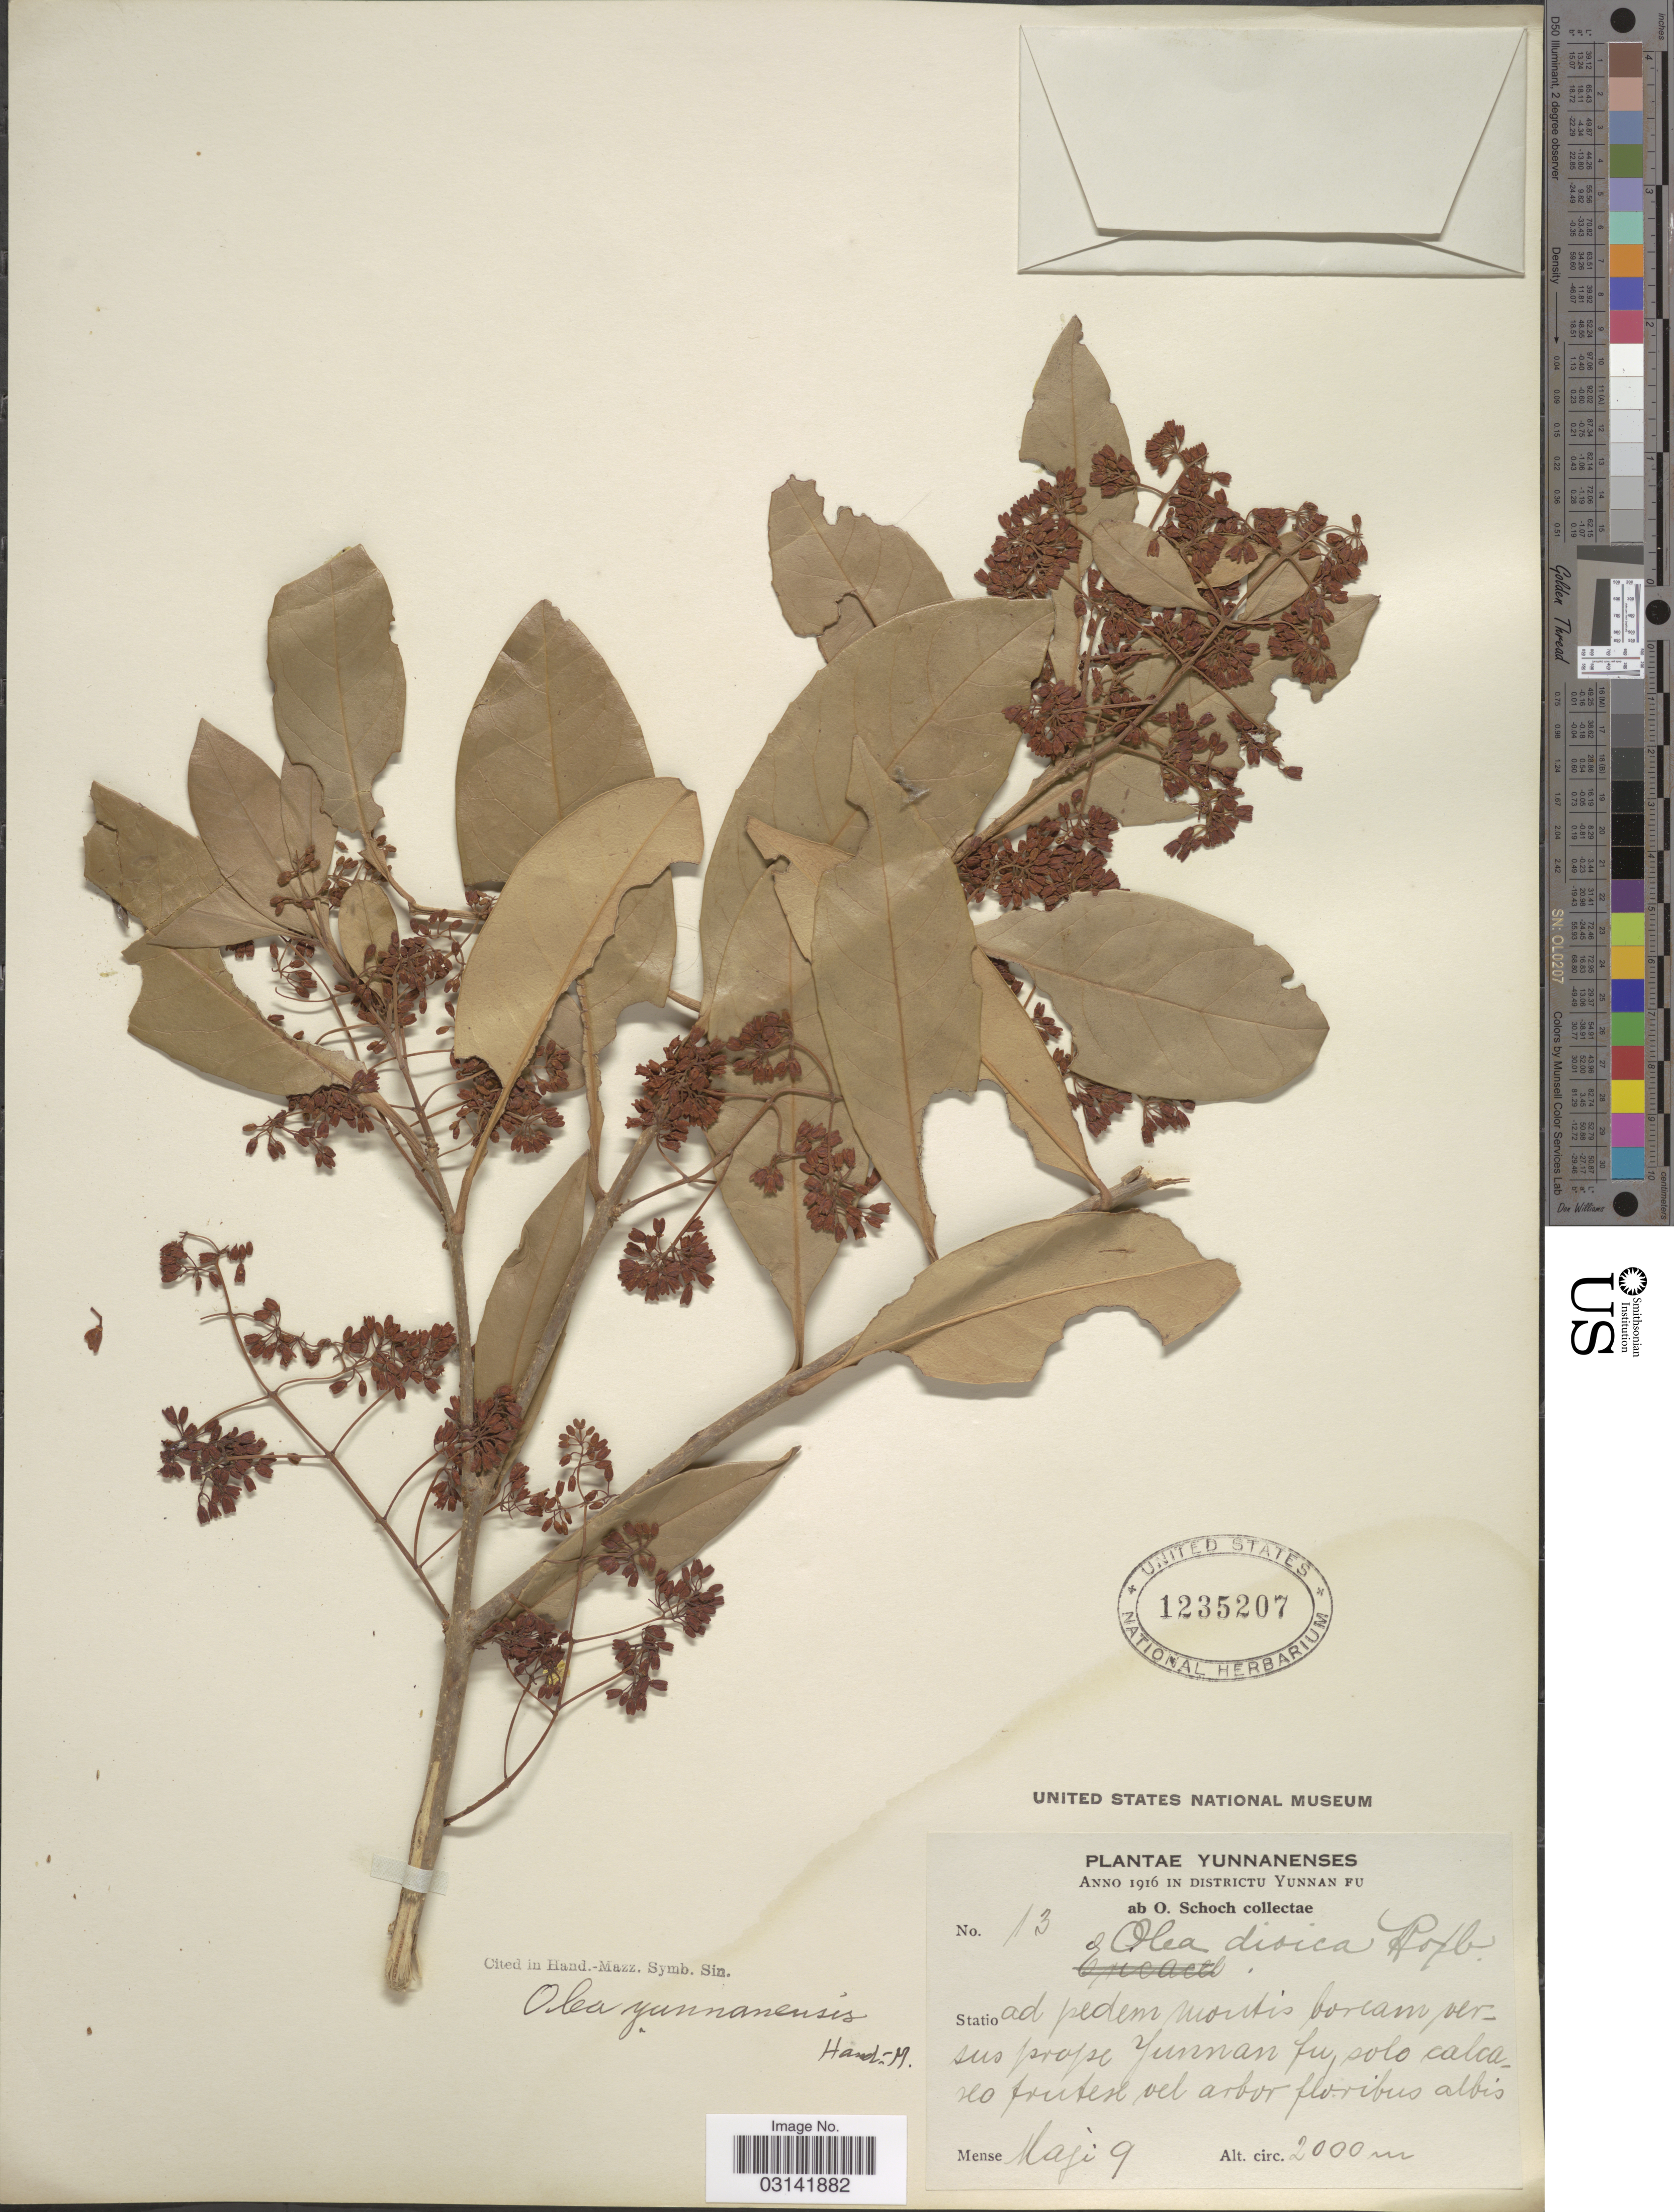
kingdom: Plantae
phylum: Tracheophyta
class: Magnoliopsida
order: Lamiales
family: Oleaceae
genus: Olea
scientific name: Olea yuennanensis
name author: Hand.-Mazz.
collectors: O. Schoch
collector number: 13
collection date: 1916-05-09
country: China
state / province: Yunnan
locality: In districtu Yunnan Fu, Statio ad pedem montis boream [interpreted] versus prope Yunnan fu, solo calcareo [interpreted] frutest [interpreted] vel arbor floribus albis.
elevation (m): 2000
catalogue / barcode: US 1235207